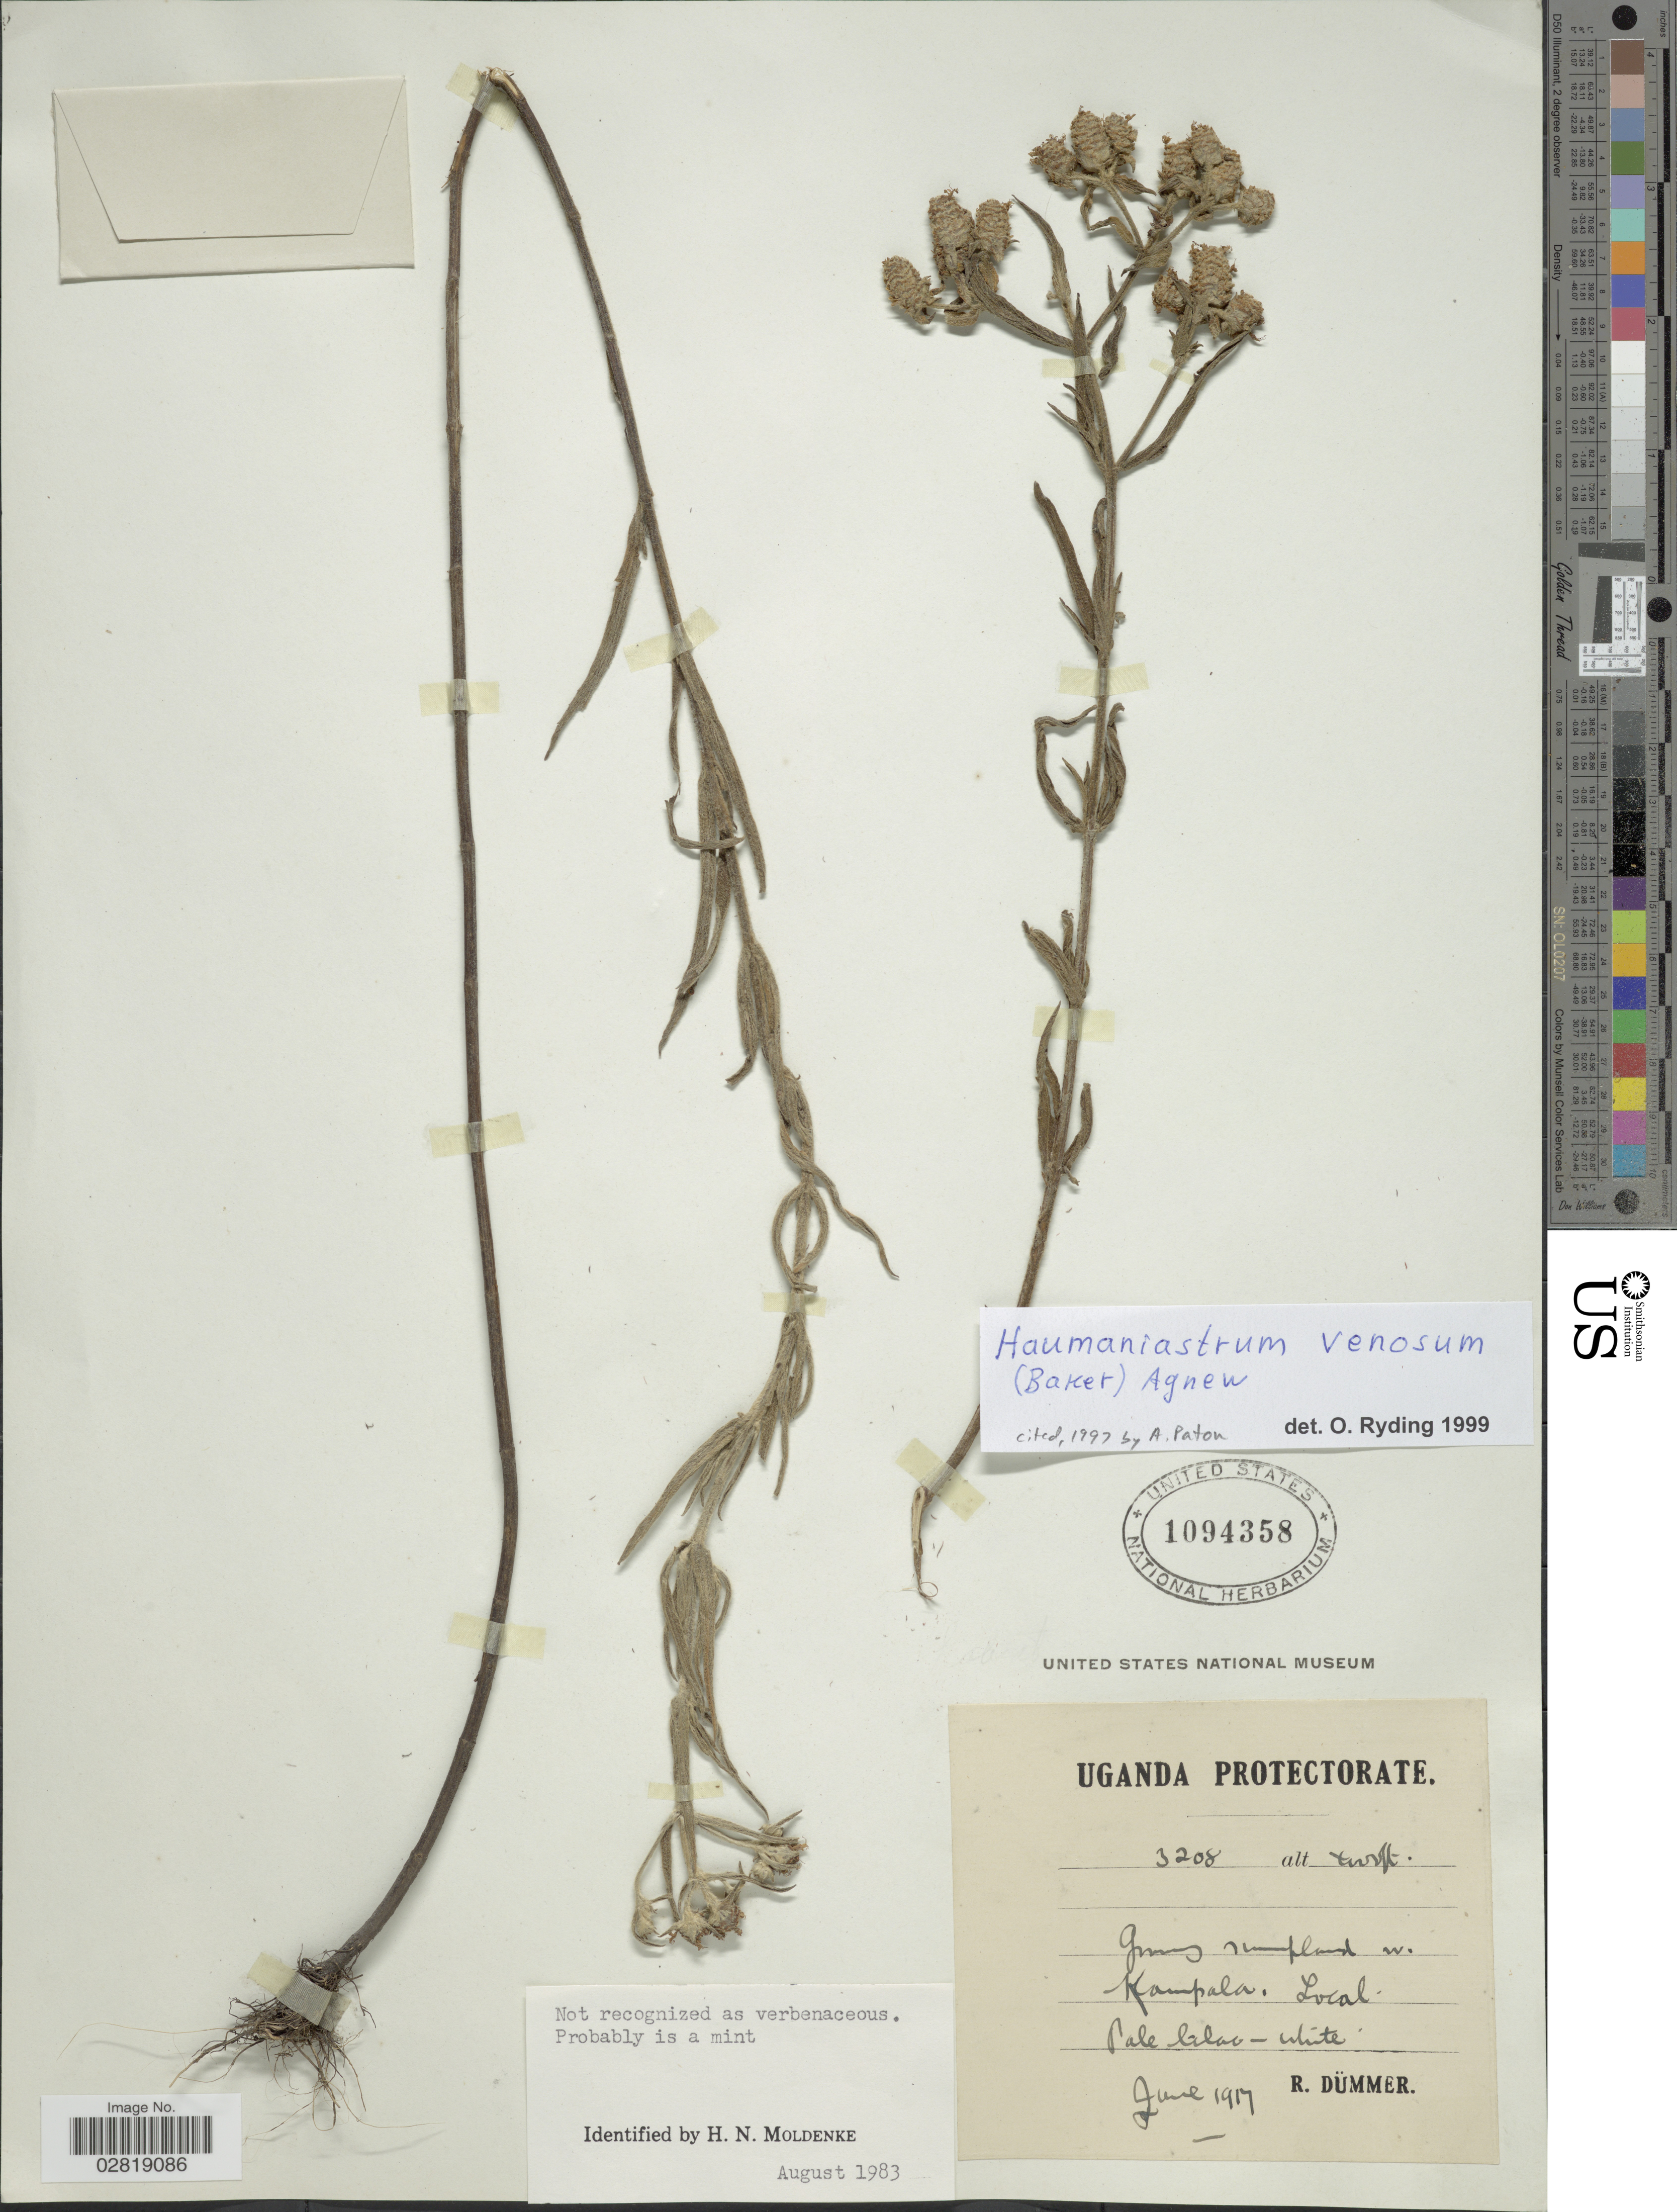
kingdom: Plantae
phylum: Tracheophyta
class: Magnoliopsida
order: Lamiales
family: Lamiaceae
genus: Haumaniastrum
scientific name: Haumaniastrum venosum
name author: (Baker) Agnew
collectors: R. A. Dümmer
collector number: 3208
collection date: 1917-06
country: Uganda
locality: Uganda Protectorate. Kampala.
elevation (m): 1219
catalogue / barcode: US 1094358